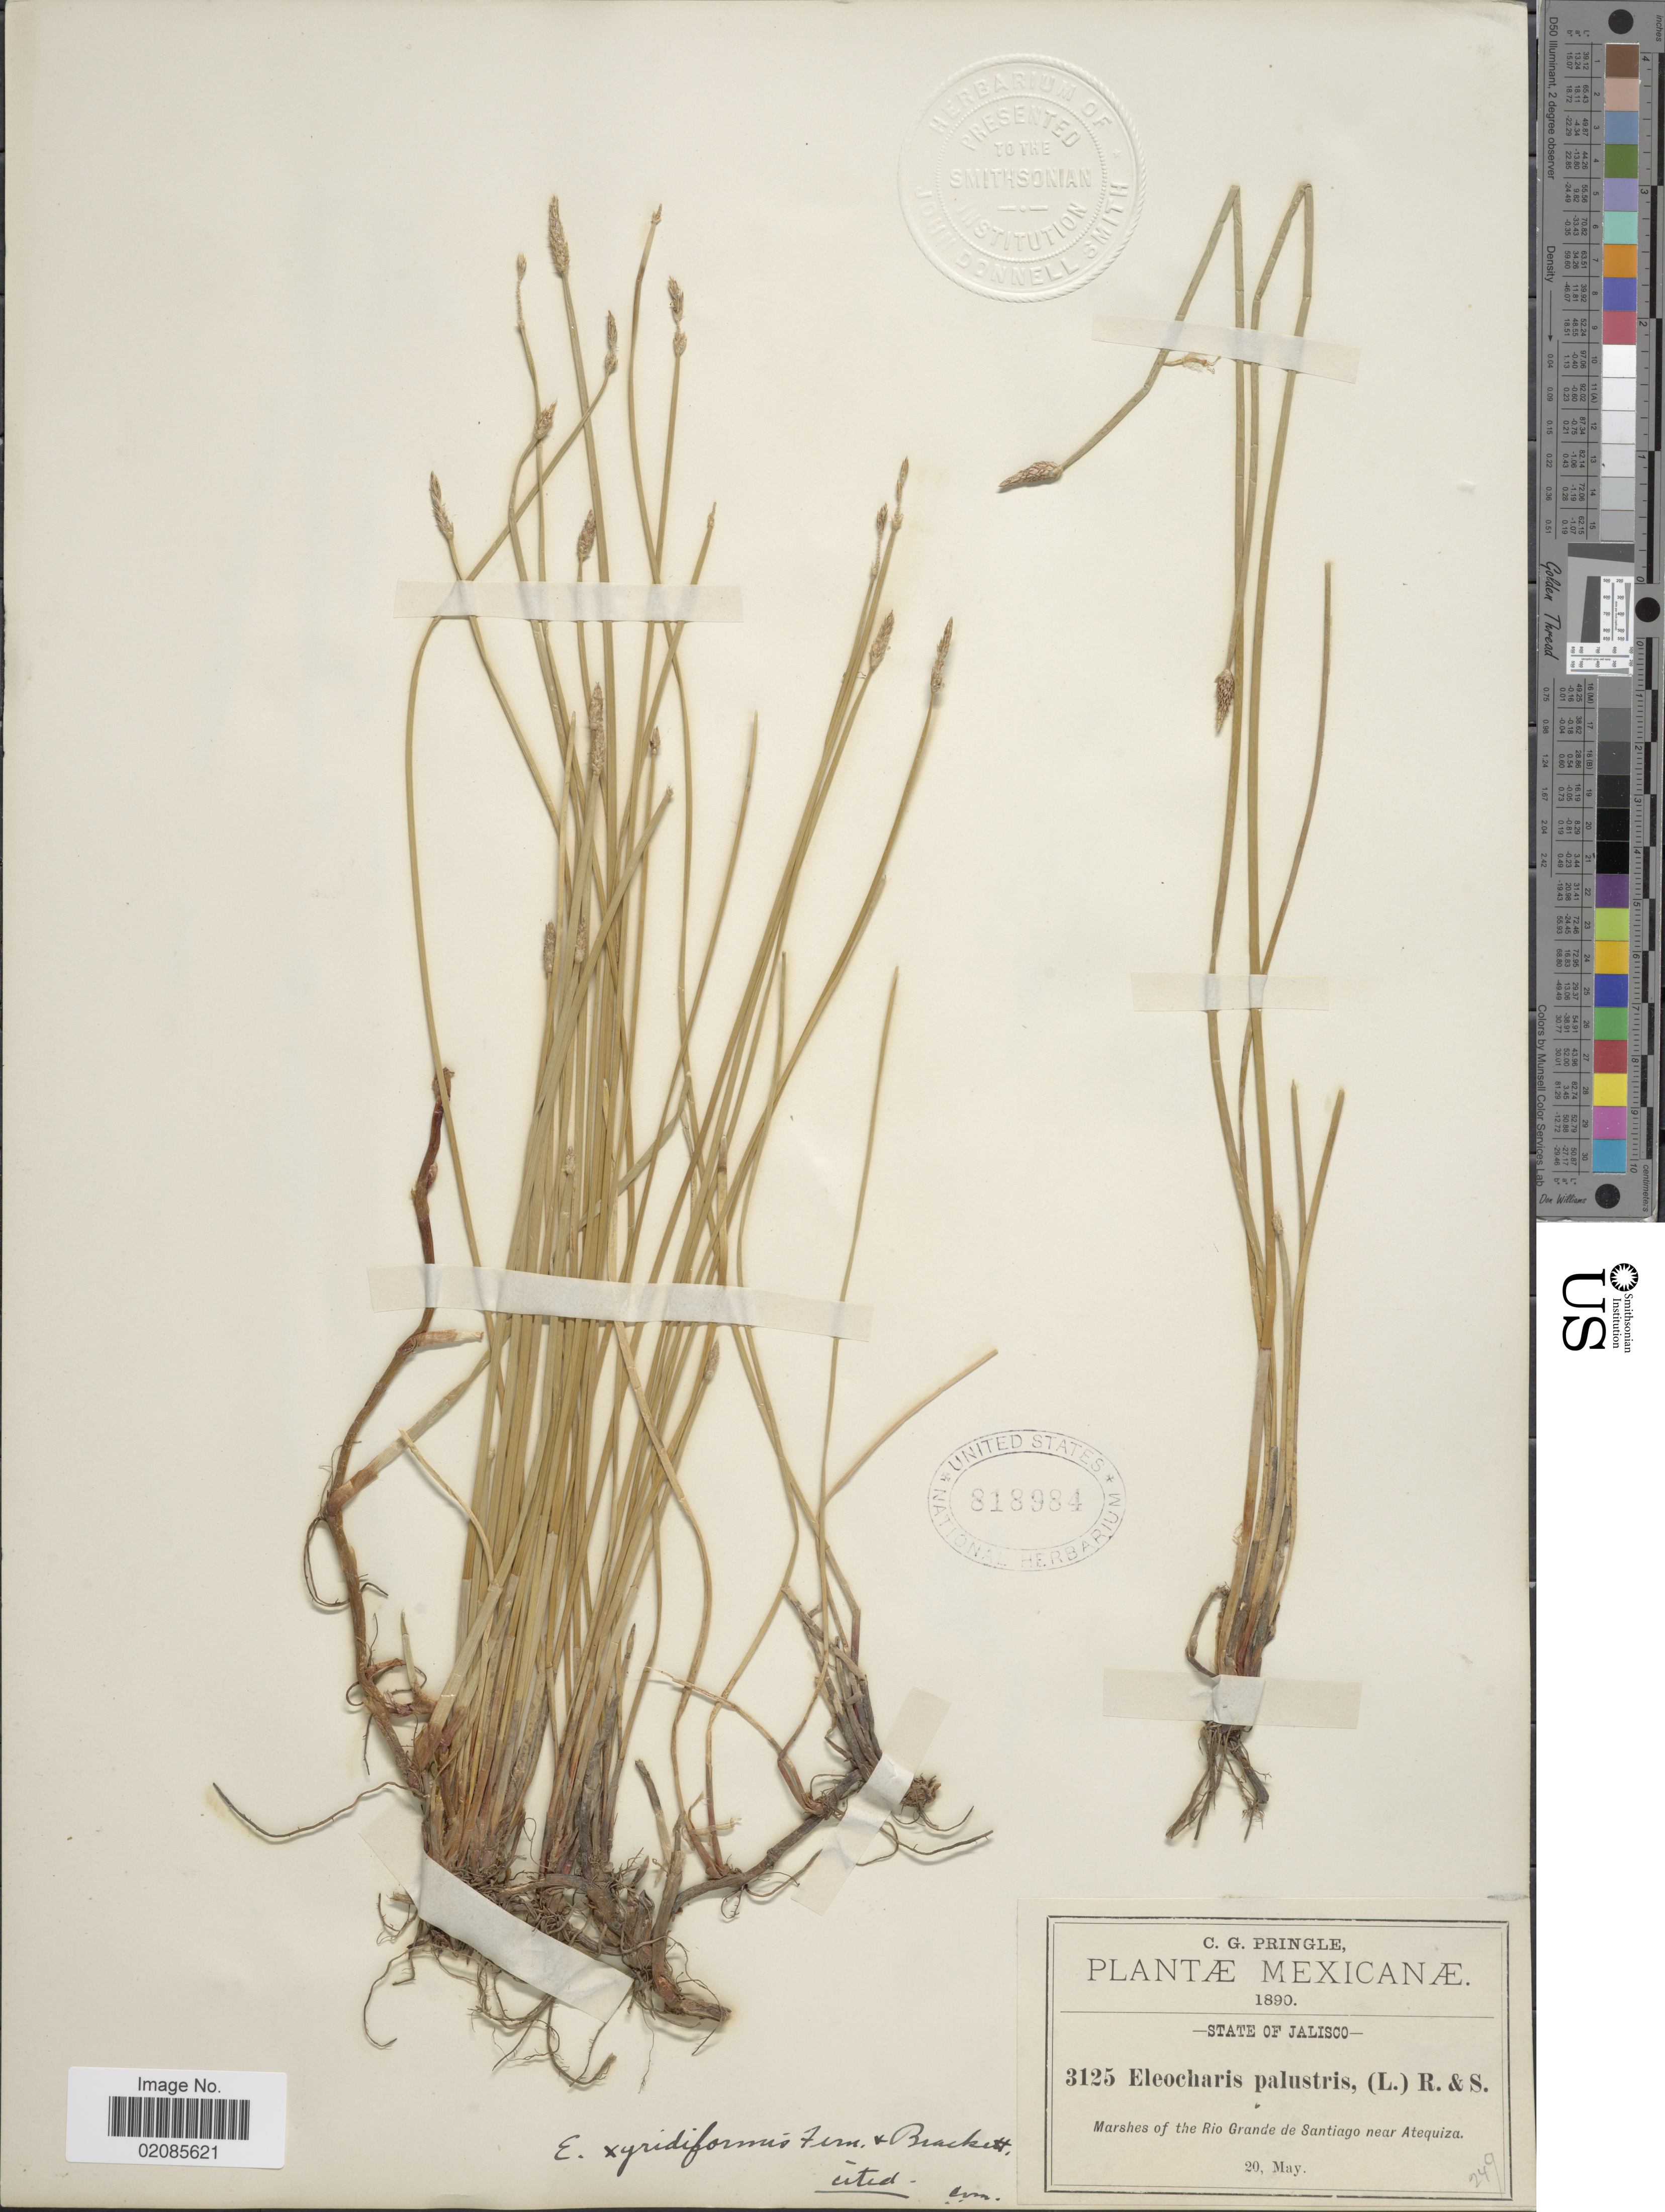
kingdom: Plantae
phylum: Tracheophyta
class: Liliopsida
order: Poales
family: Cyperaceae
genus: Eleocharis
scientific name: Eleocharis macrostachya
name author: Britton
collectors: C. G. Pringle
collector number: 3125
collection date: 1890-05-20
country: Mexico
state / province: Jalisco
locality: Marshes of the Rio Grande de Santiago near Atequiza.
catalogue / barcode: US 818984